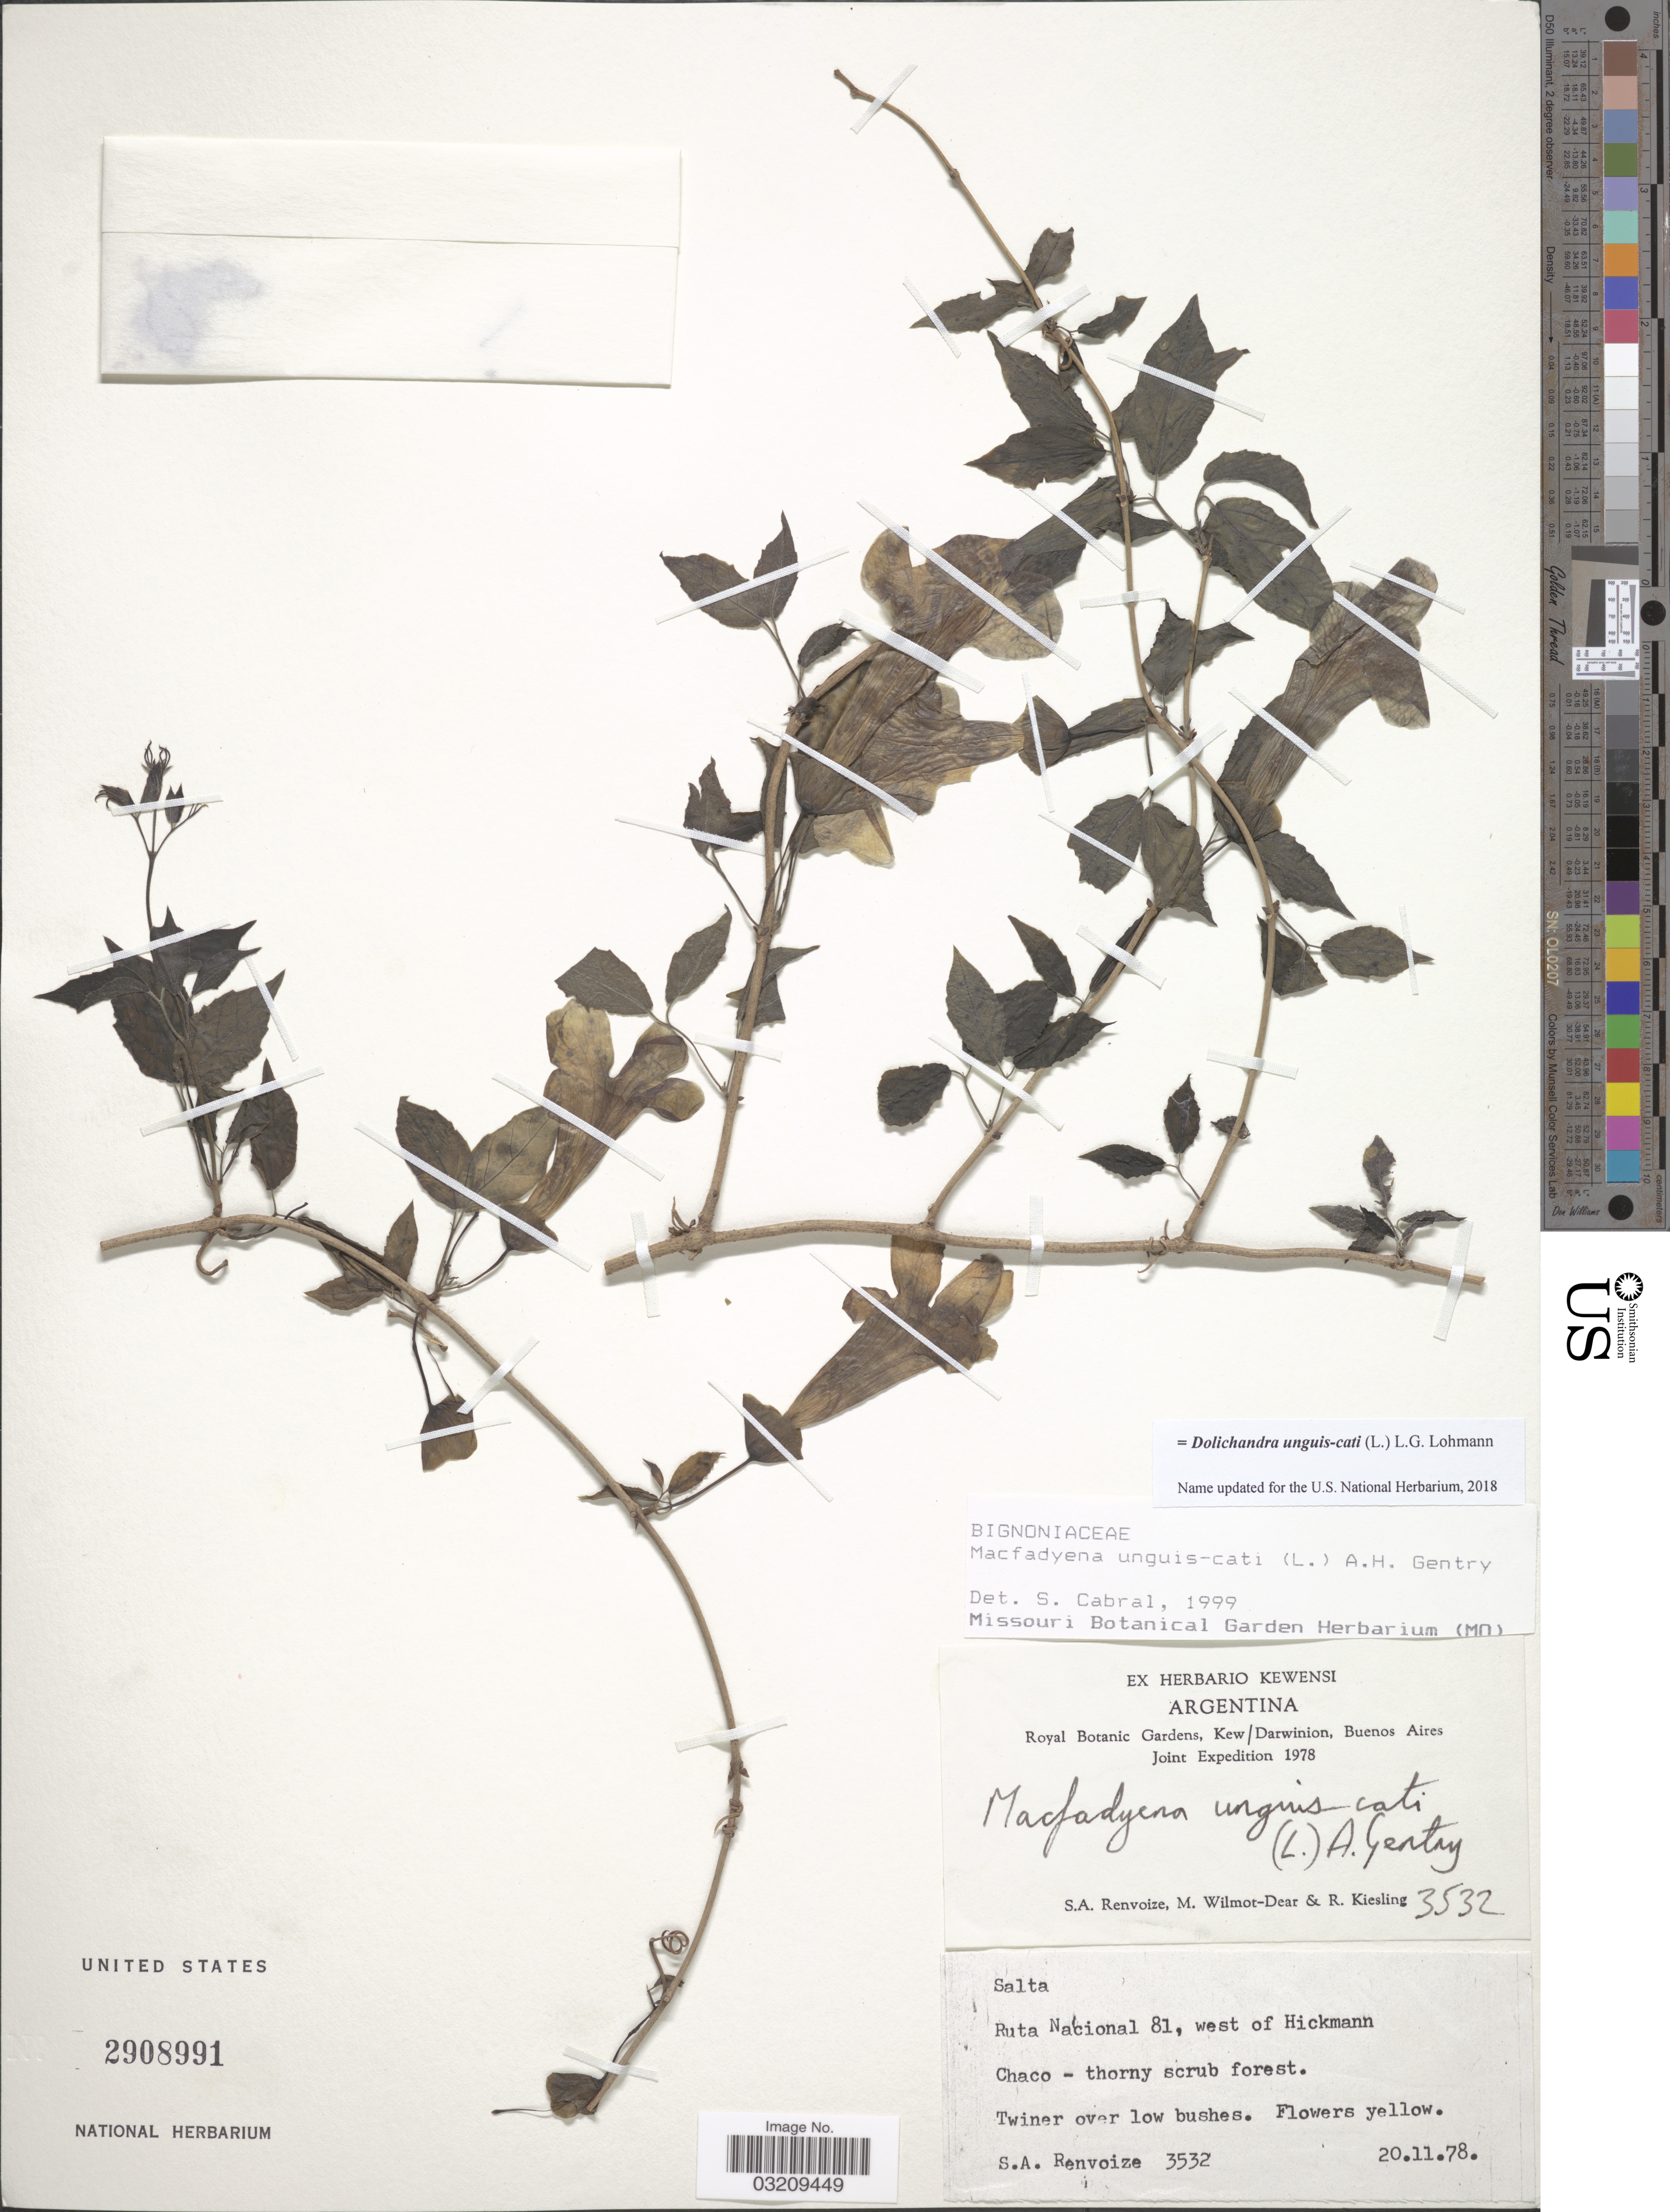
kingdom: Plantae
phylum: Tracheophyta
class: Magnoliopsida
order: Lamiales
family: Bignoniaceae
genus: Dolichandra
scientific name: Dolichandra unguis-cati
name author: (L.) L.G. Lohmann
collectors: S. A. Renvoize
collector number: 3532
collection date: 1978-11-20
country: Argentina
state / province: Salta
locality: Ruta National 81, west of Hickmann. Chaco.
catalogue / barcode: US 2908991